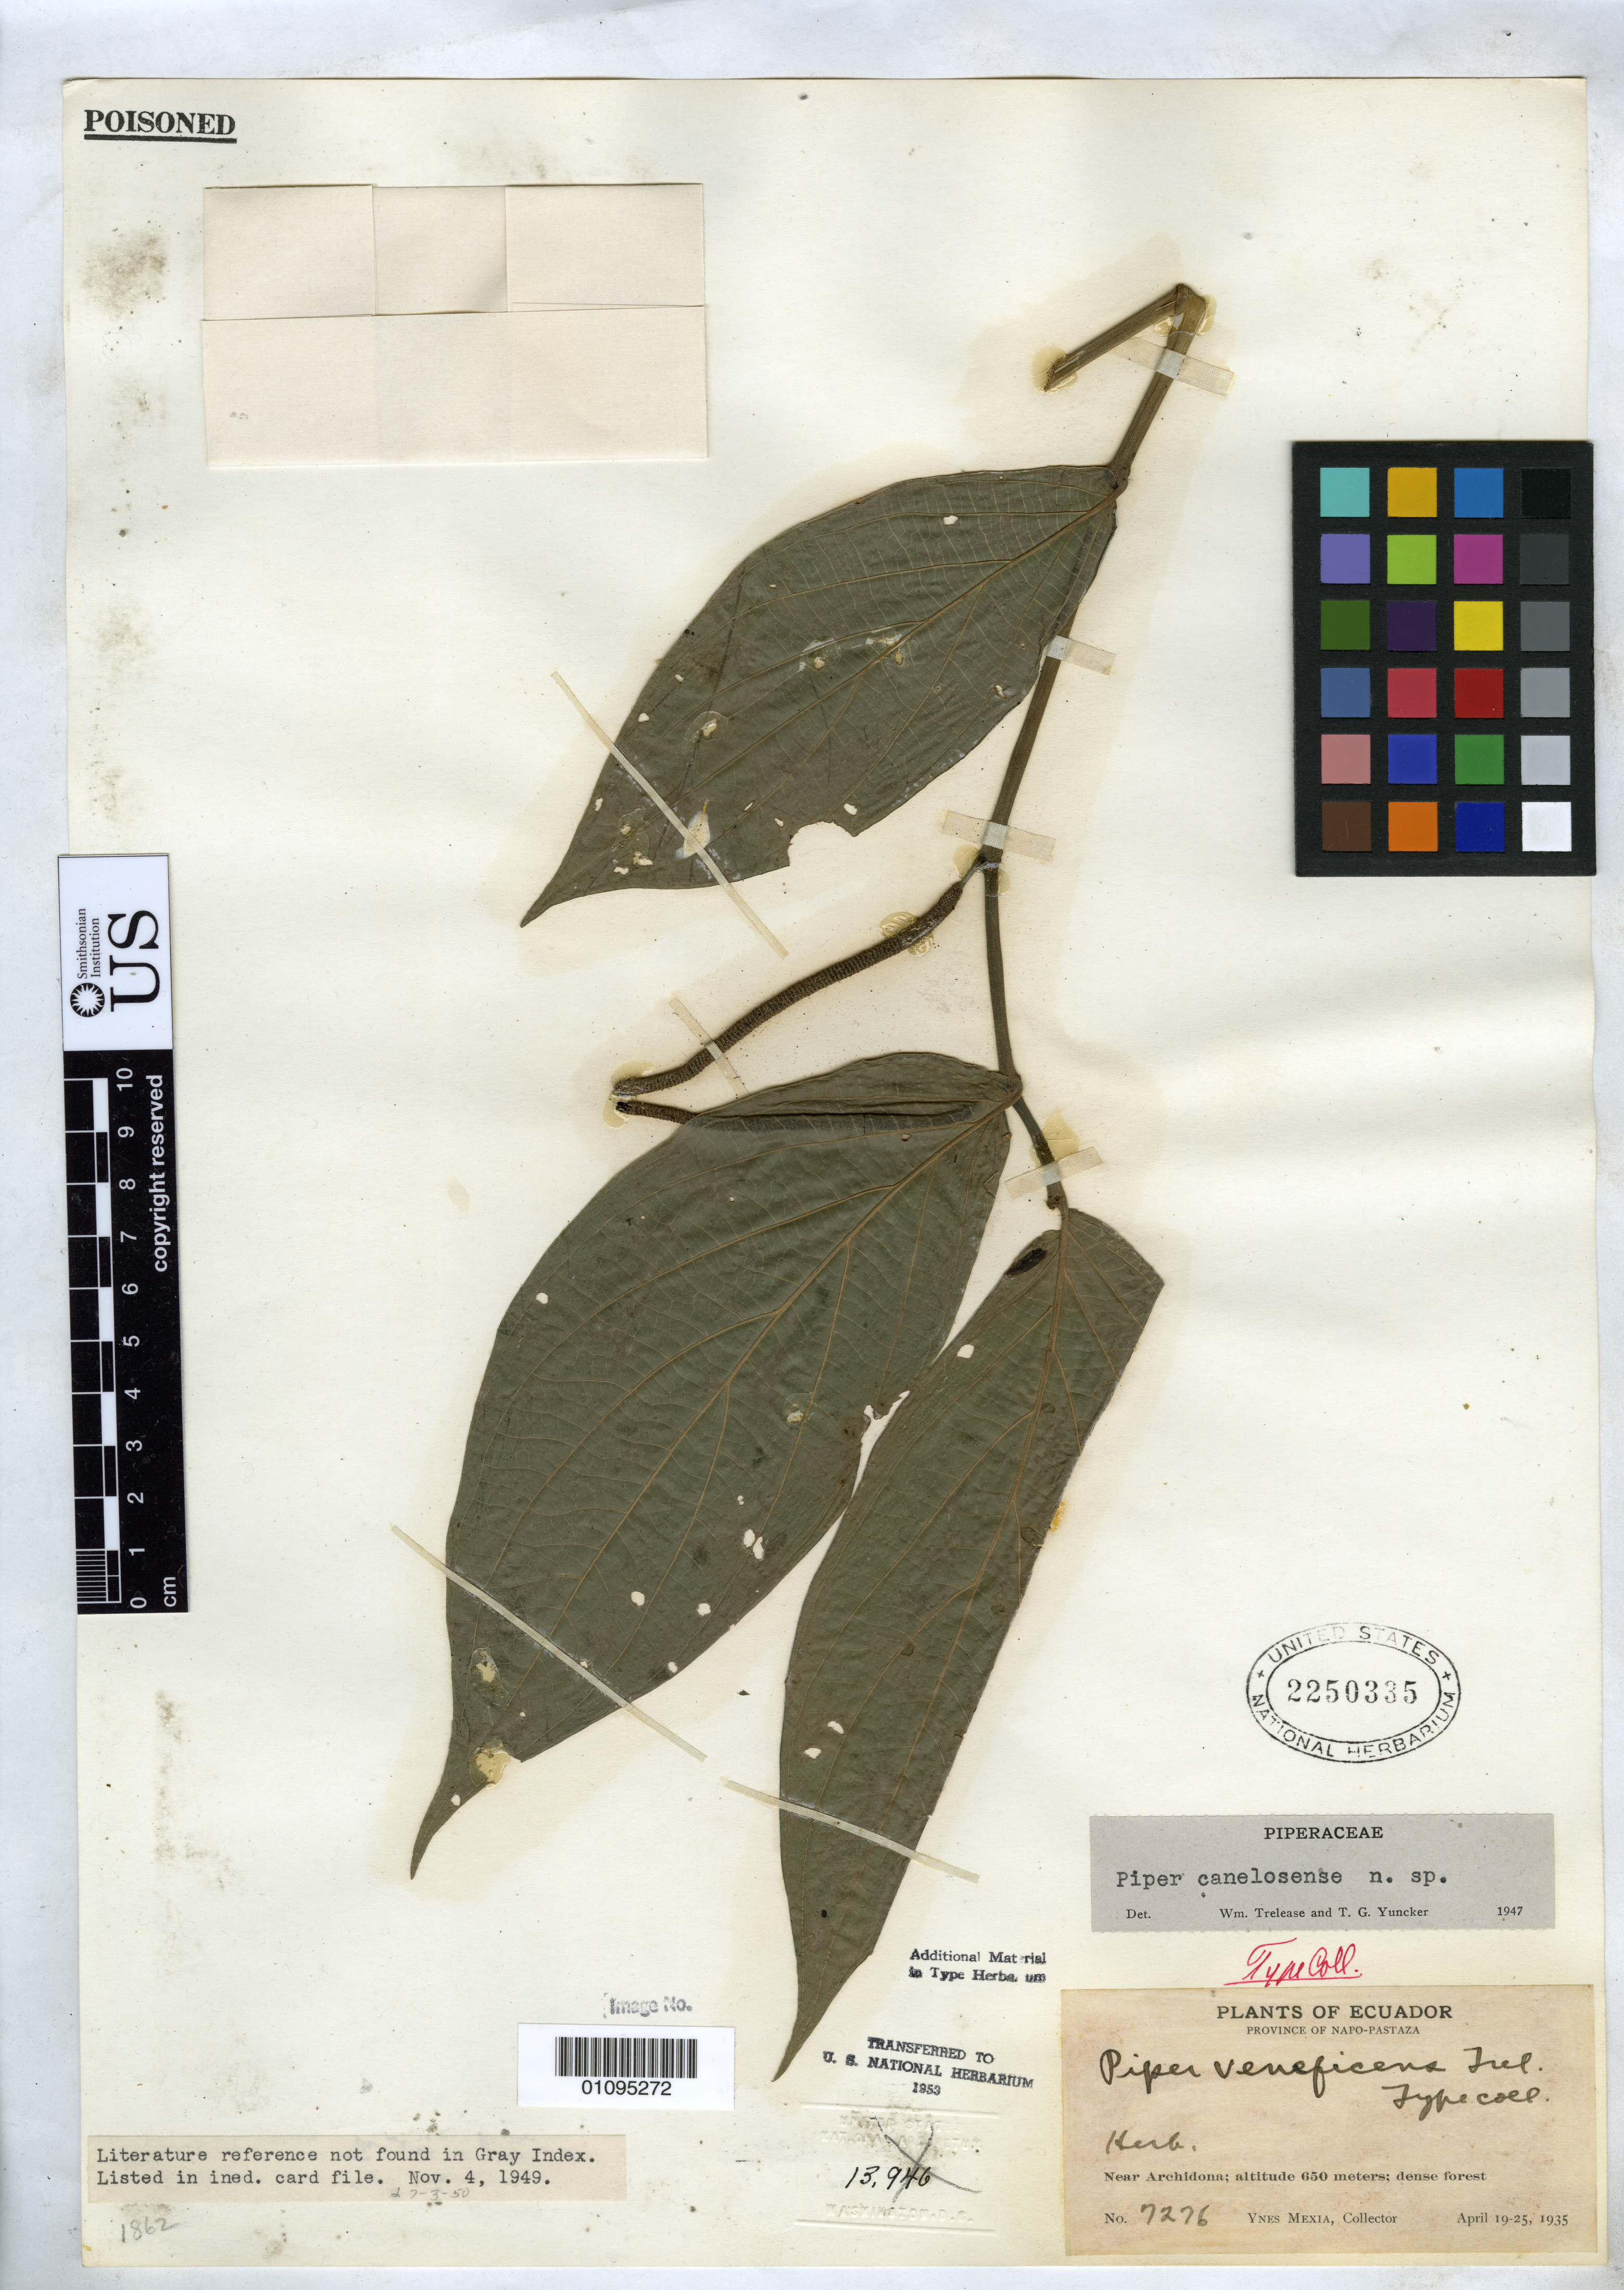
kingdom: Plantae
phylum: Tracheophyta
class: Magnoliopsida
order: Piperales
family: Piperaceae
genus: Piper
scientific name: Piper canelosense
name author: Trel. & Yunck.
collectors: Y. Mexia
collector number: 7276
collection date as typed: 19 Apr 1935 to 25 Apr 1935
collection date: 1935-04-19/1935-04-25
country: Ecuador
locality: Near Archidona, province of Napo-Pastaza.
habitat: Dense forest.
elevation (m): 650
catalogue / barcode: US 2250335